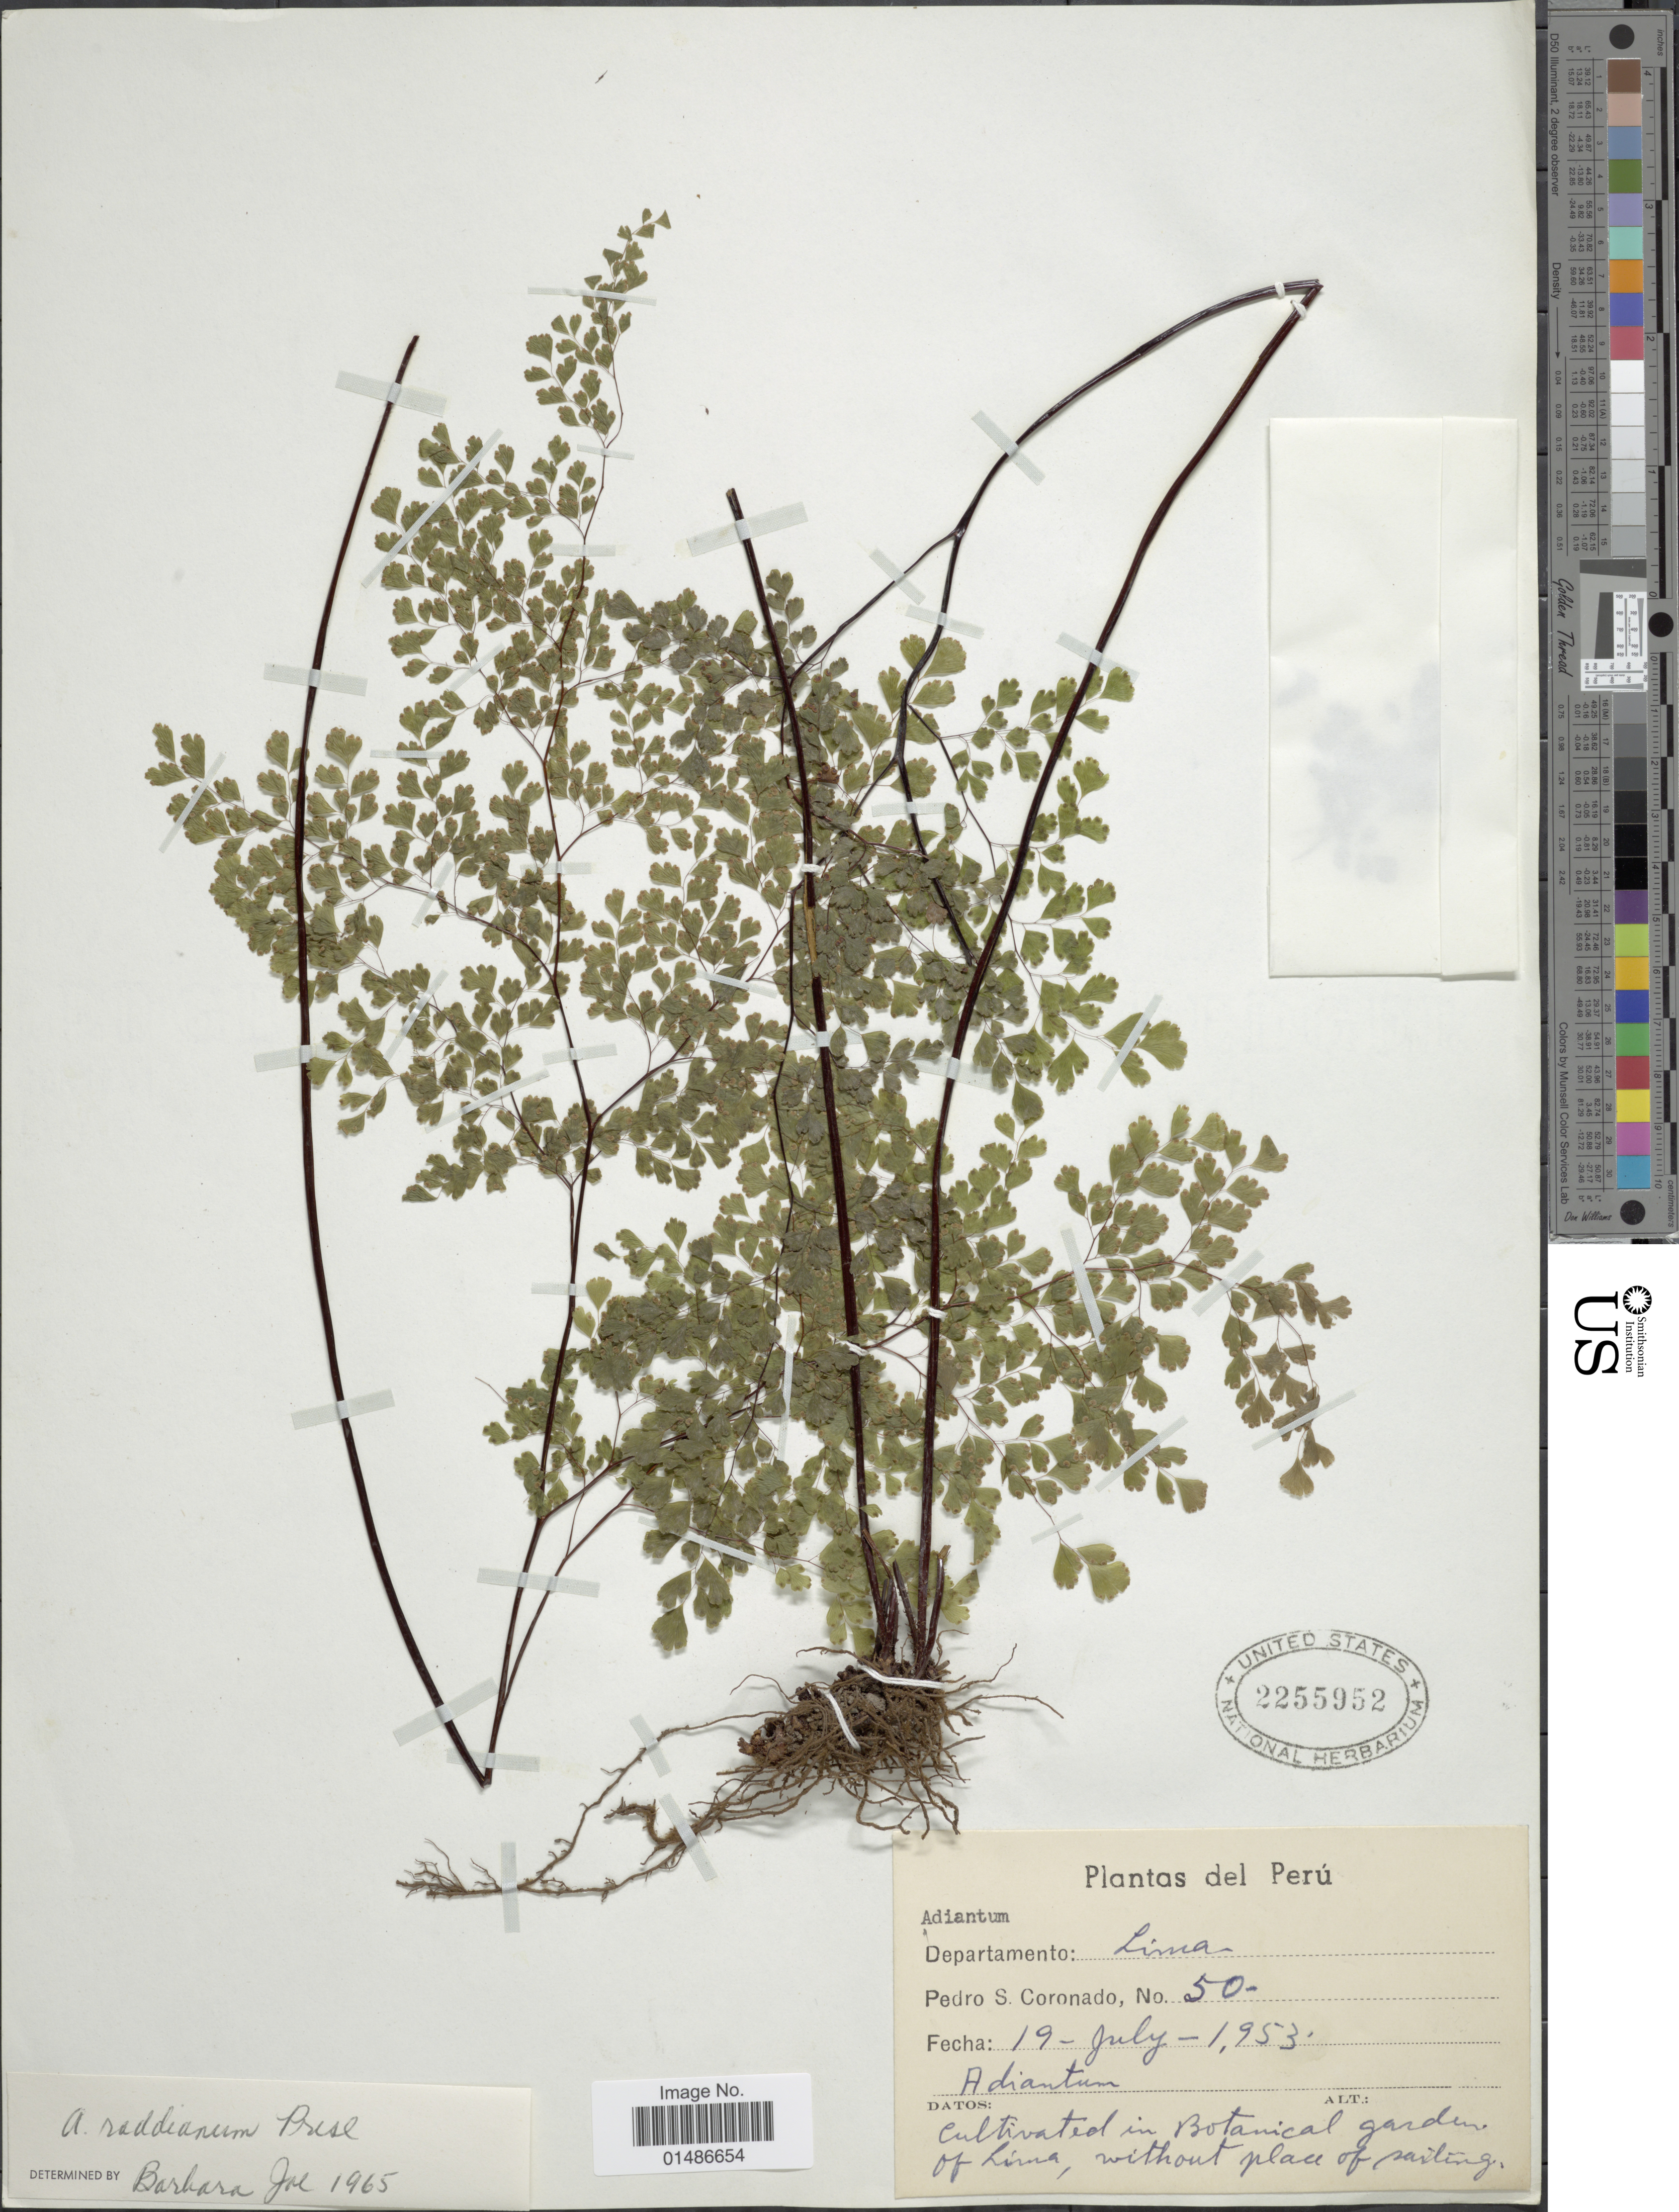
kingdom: Plantae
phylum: Tracheophyta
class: Polypodiopsida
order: Polypodiales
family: Pteridaceae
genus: Adiantum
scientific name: Adiantum raddianum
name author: C. Presl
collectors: P. Coronado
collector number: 50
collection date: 1953-07-19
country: Peru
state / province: Lima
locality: Cultivated in Botanical garden of Lima, without place of sailing.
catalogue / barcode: US 2255952